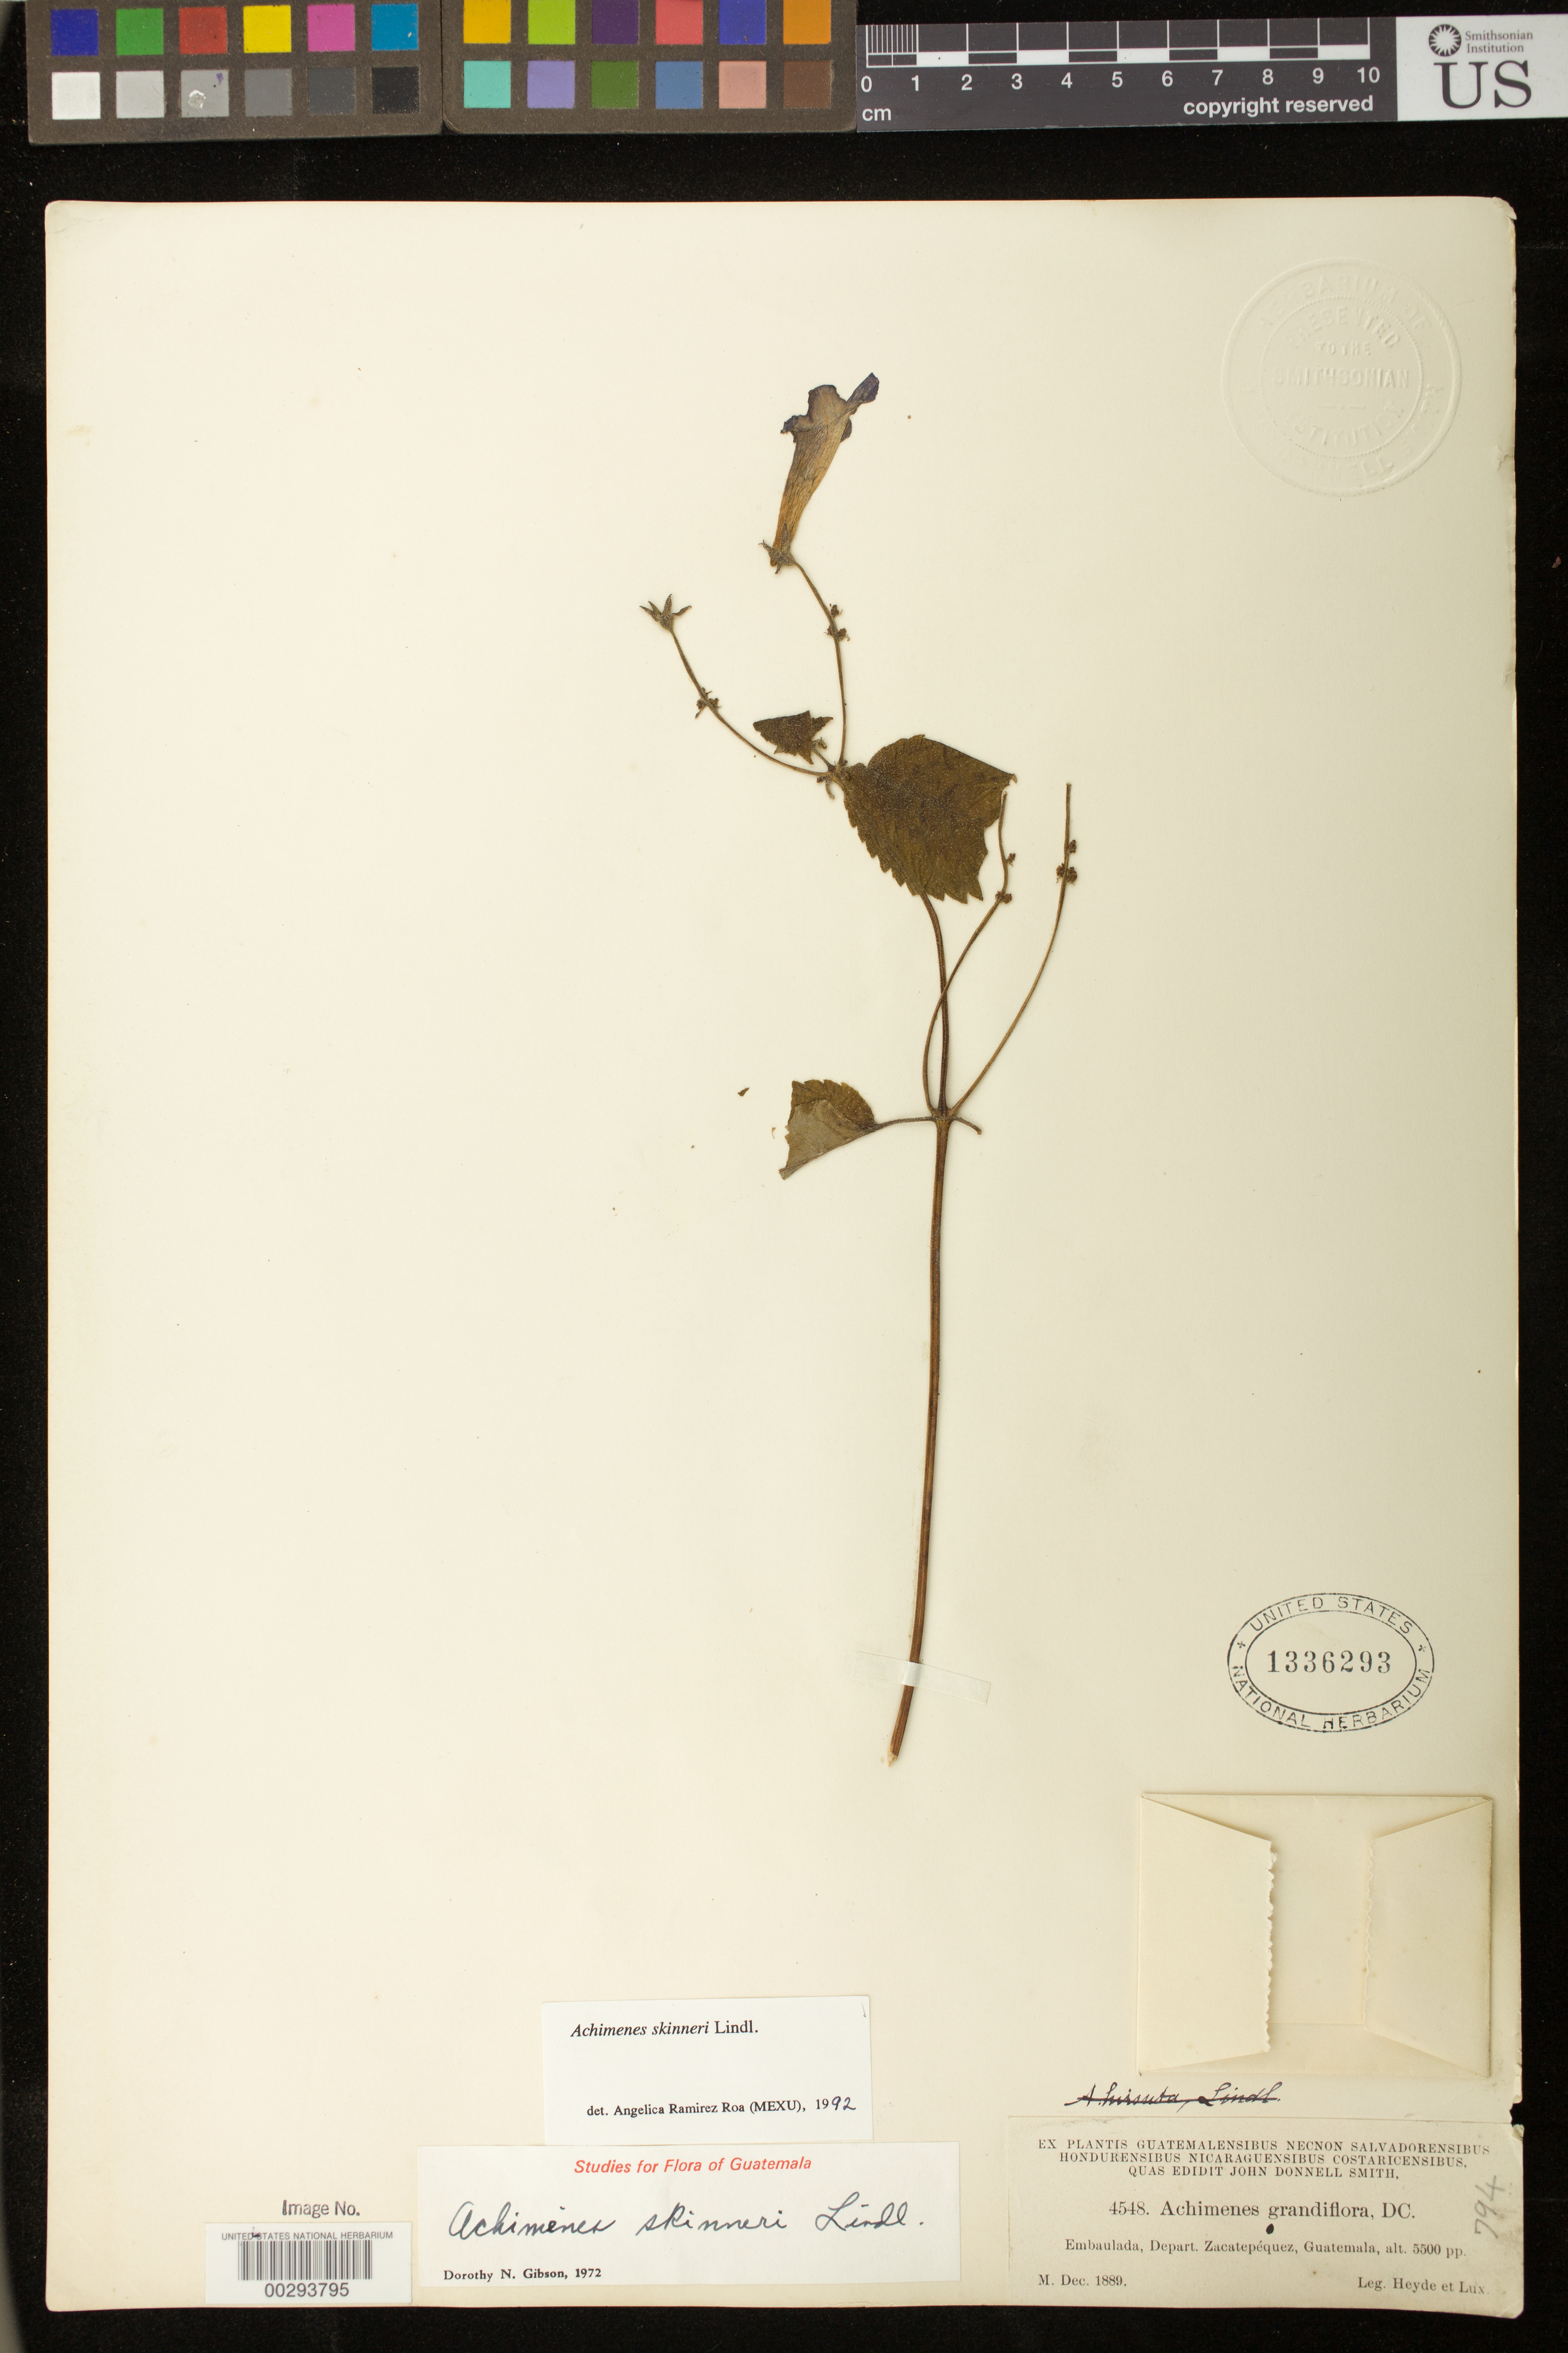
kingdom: Plantae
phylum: Tracheophyta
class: Magnoliopsida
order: Lamiales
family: Gesneriaceae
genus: Achimenes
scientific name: Achimenes pedunculata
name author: Benth.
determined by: Ramírez-Roa, A.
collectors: E. T. Heyde & E. Lux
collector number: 4548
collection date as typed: Dec 1889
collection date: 1889-12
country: Guatemala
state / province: Sacatepéquez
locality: Dept. Zacatepéquez Embaulada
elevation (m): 1676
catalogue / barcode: US 1336293